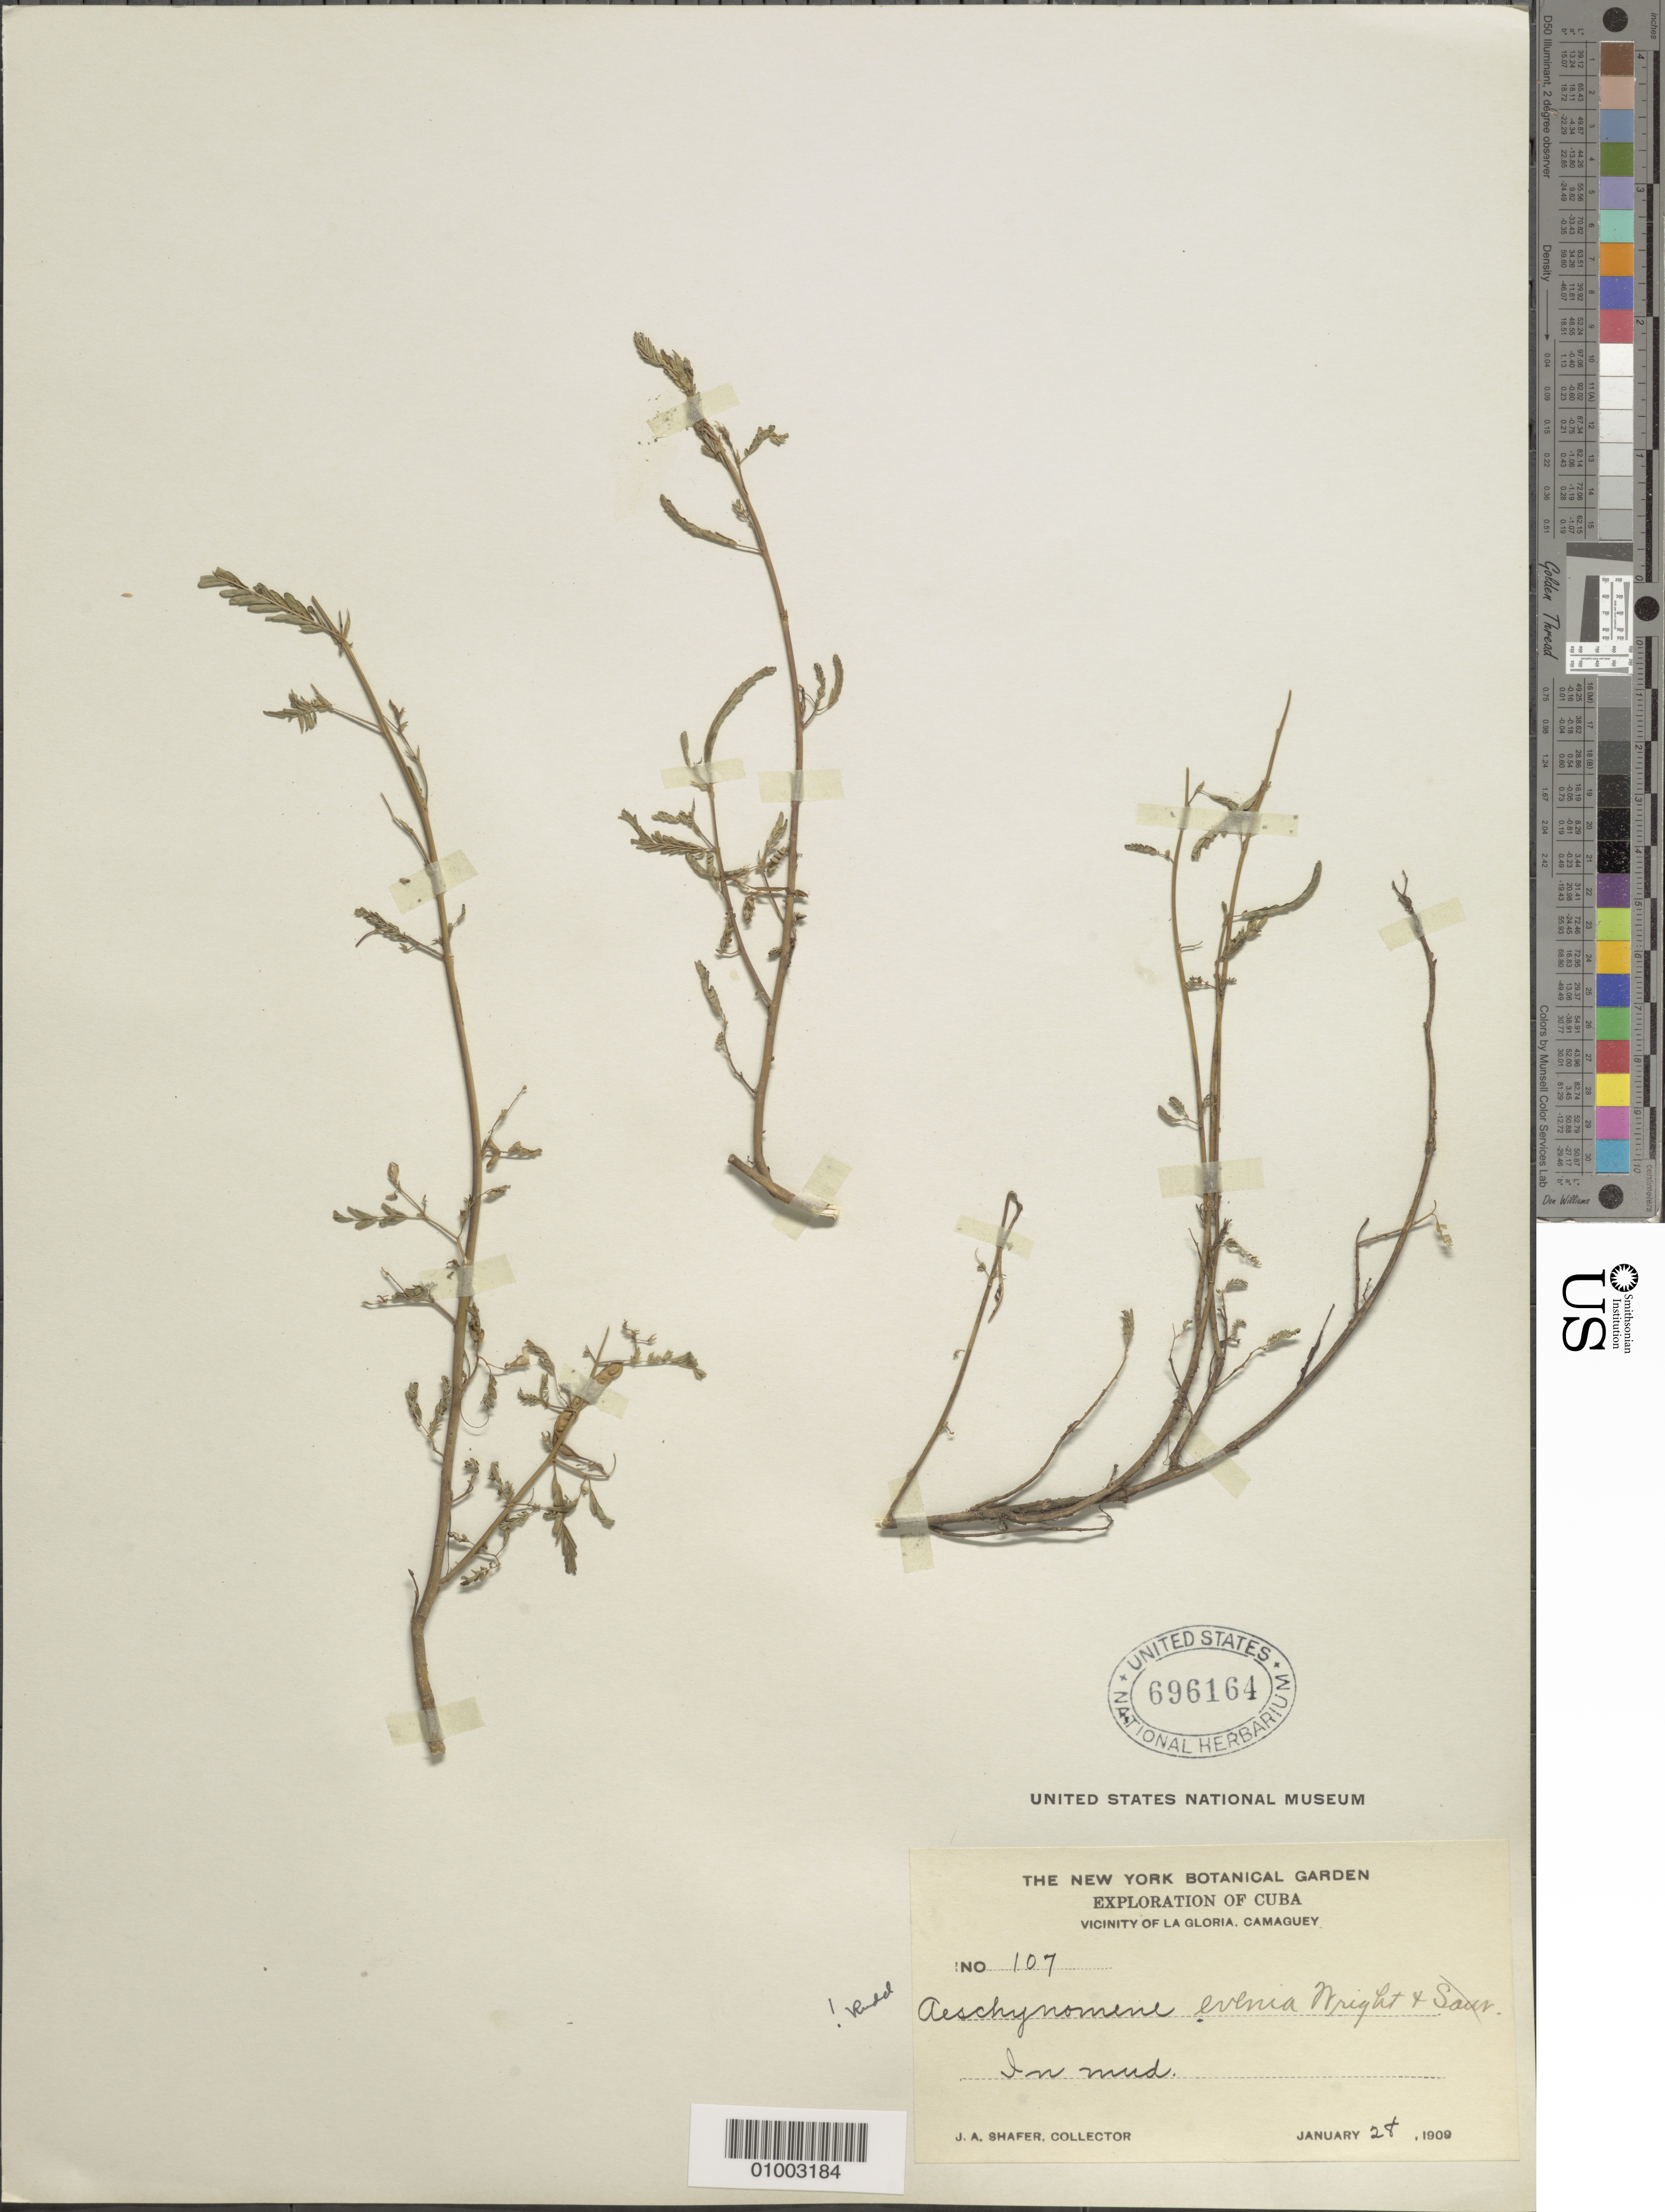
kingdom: Plantae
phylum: Tracheophyta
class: Magnoliopsida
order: Fabales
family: Fabaceae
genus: Aeschynomene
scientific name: Aeschynomene evenia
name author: C. Wright in Sauvalle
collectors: J. A. Shafer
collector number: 107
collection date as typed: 28 Jan 1909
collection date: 1909-01-28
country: Cuba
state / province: Camagüey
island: Cuba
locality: Vicinity of La Gloria, in mud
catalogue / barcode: US 696164